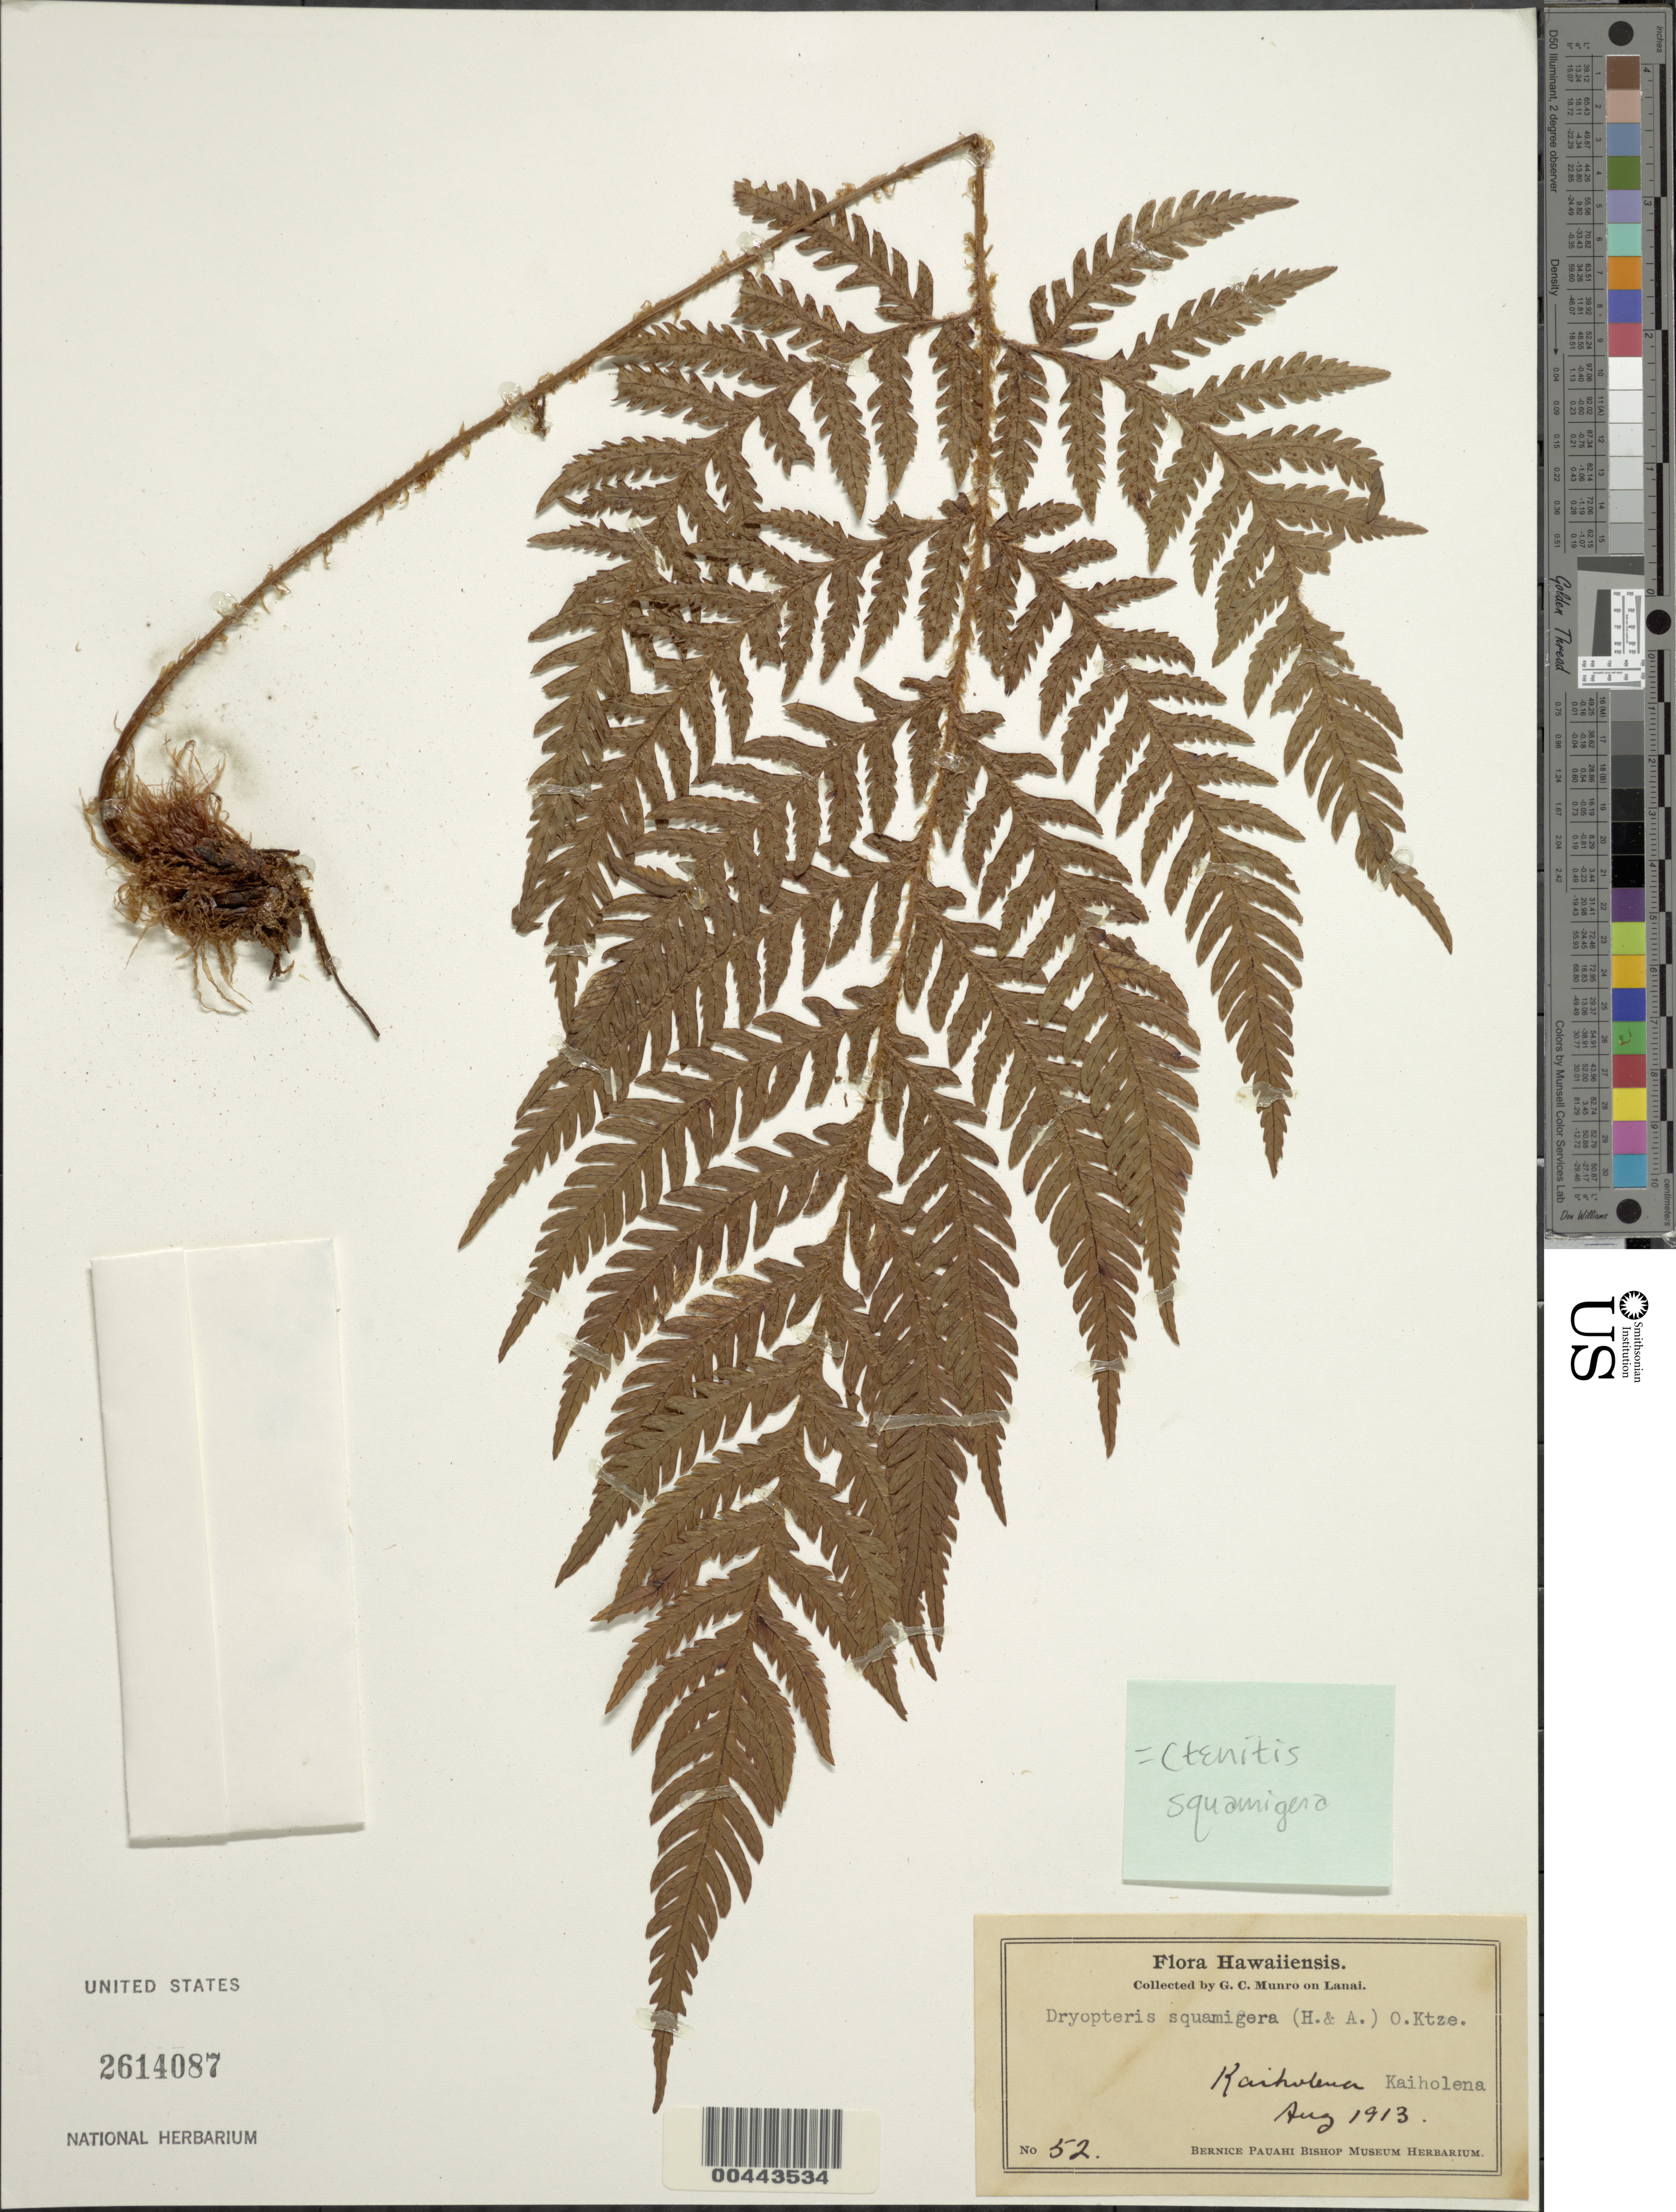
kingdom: Plantae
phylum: Tracheophyta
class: Polypodiopsida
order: Polypodiales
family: Dryopteridaceae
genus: Ctenitis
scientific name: Ctenitis squamigera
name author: (Hook. & Arn.) Copel.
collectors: G. C. Munro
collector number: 52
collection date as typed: Aug 1913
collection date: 1913-08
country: United States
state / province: Hawaii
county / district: Maui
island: Lana'i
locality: Kaiholena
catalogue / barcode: US 2614087